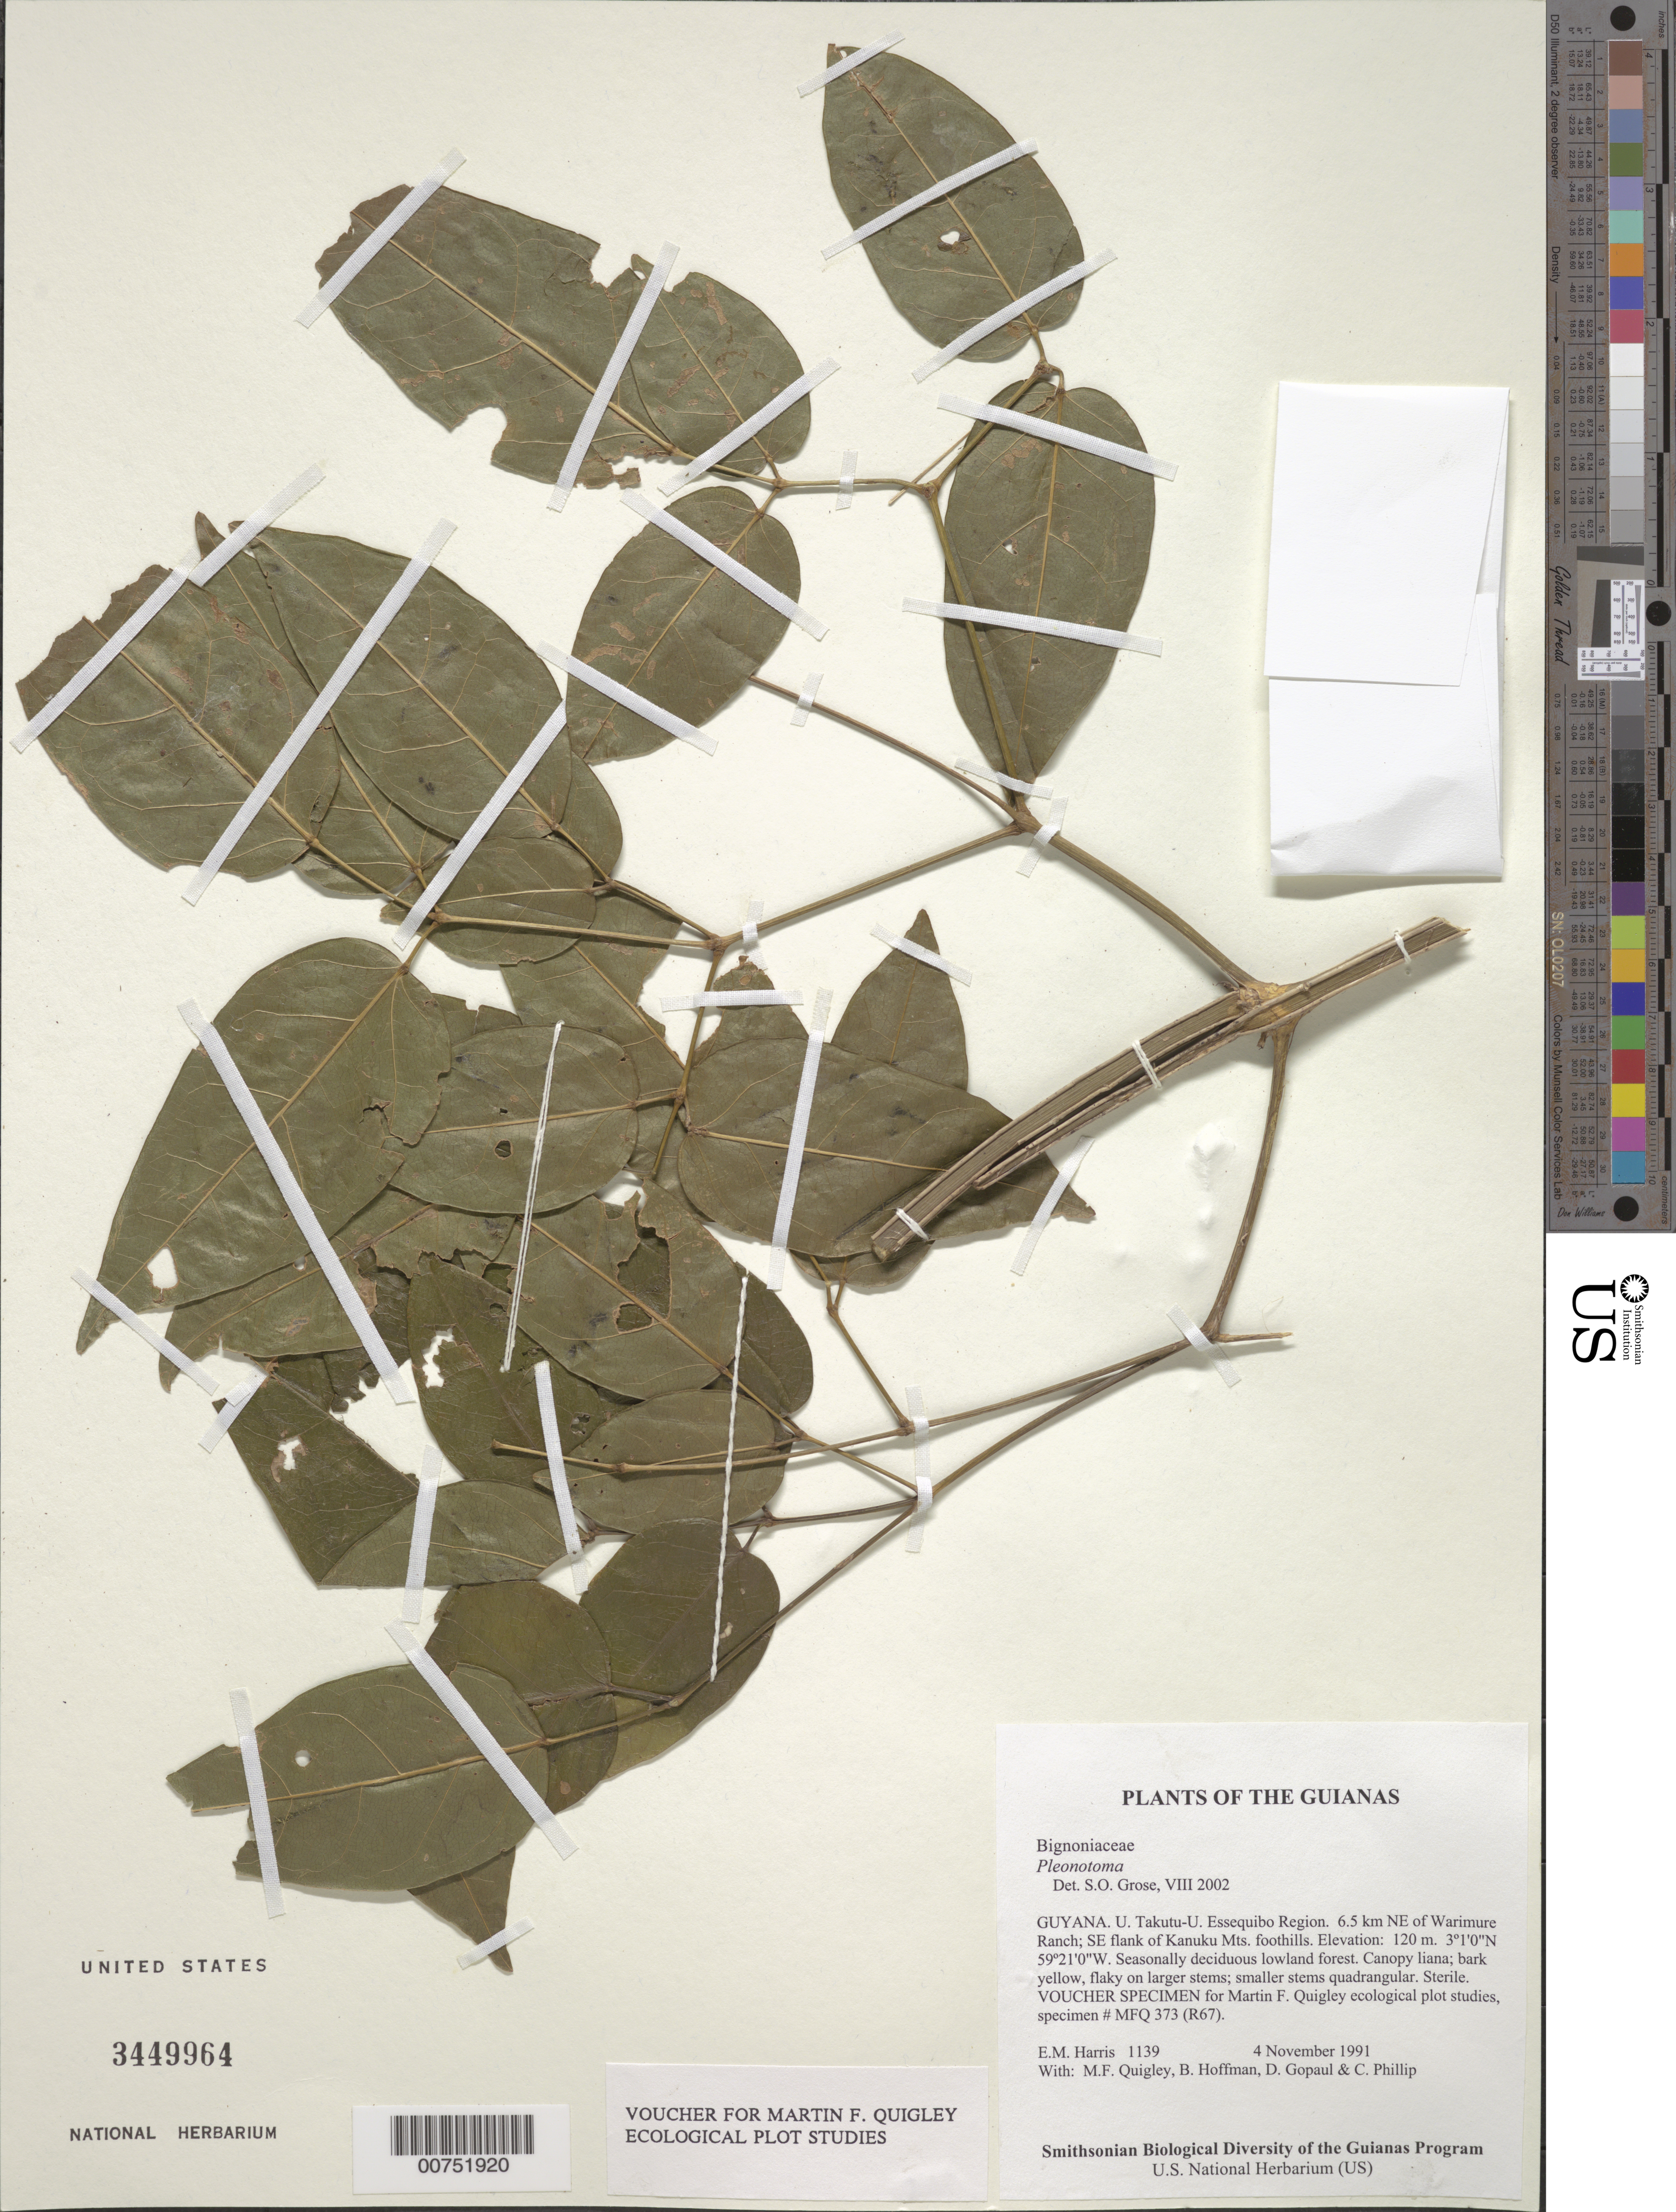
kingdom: Plantae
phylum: Tracheophyta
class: Magnoliopsida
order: Lamiales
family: Bignoniaceae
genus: Pleonotoma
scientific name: Pleonotoma sp.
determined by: Grose, S. O.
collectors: E. M. Harris, M. Quigley, B. Hoffman, D. Gopaul & C. Phillip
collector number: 1139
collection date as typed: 4 November 1991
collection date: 1991-11-04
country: Guyana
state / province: U. Takutu-U. Essequibo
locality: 6.5 km NE of Warimure Ranch; SE flank of Kanuku Mts. foothills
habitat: Seasonally deciduous lowland forest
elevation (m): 120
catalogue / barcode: US 3449964